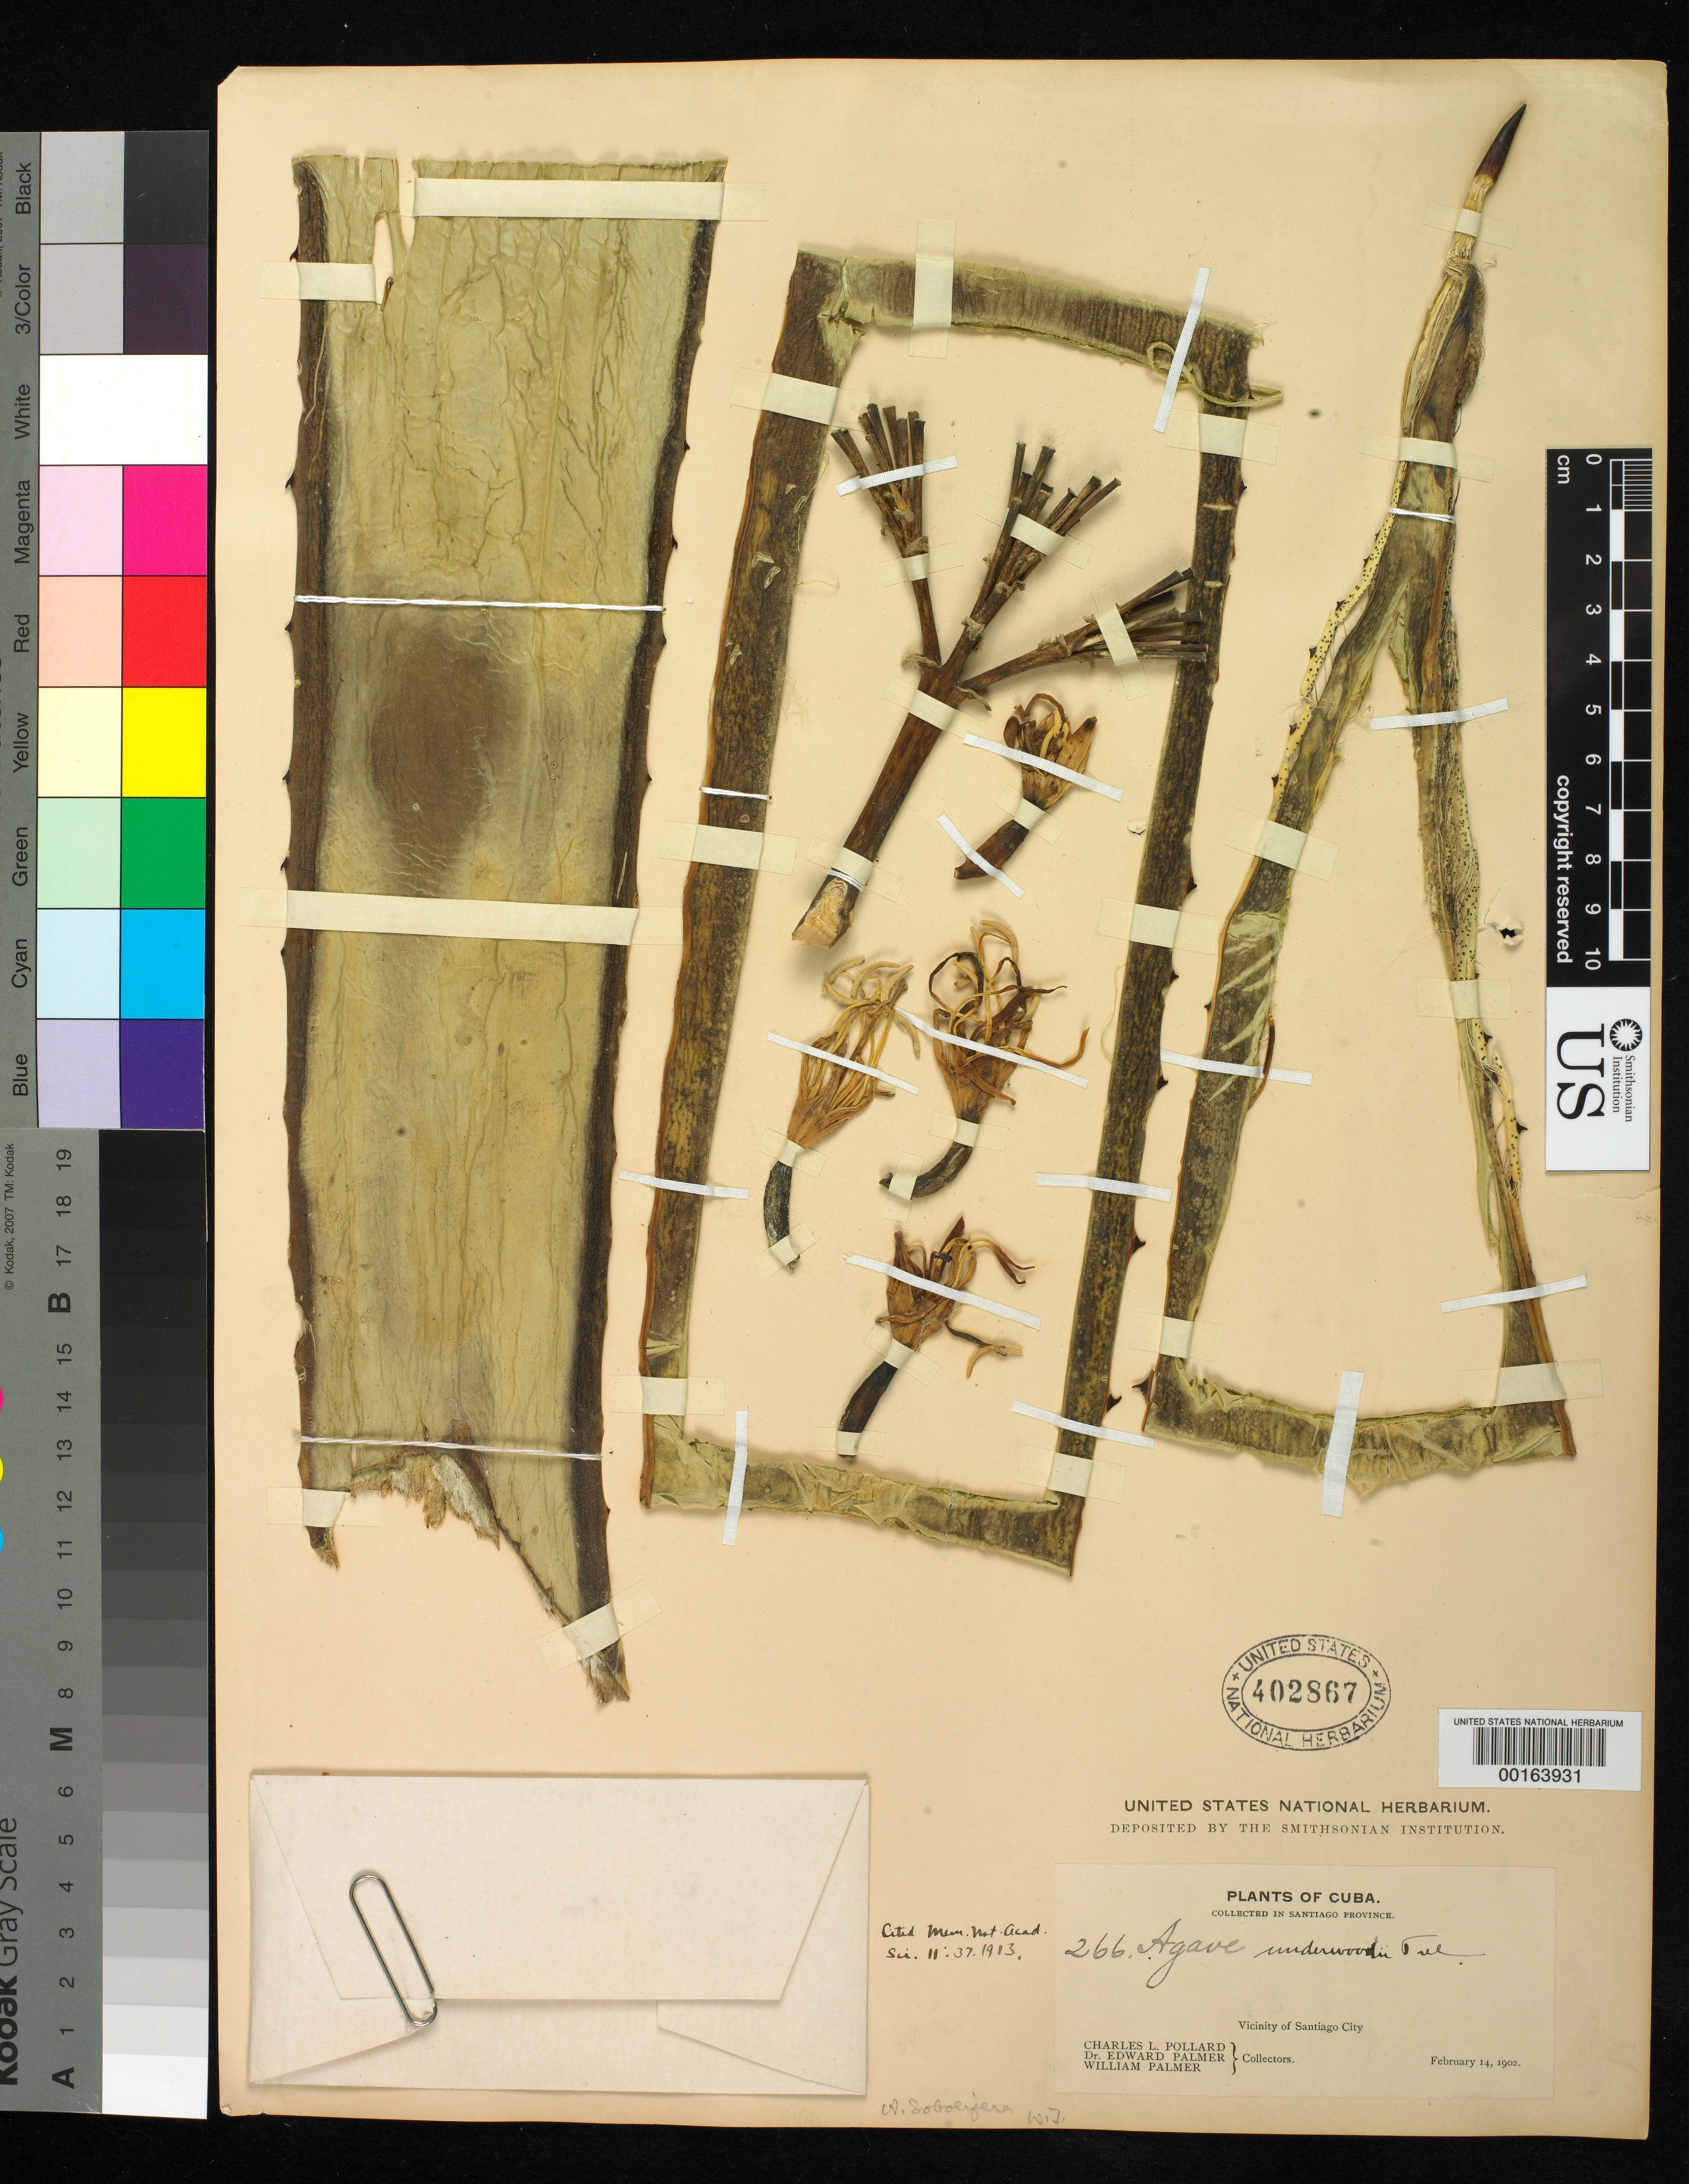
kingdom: Plantae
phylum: Tracheophyta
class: Liliopsida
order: Asparagales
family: Asparagaceae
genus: Agave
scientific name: Agave underwoodii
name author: Trel.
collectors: C. L. Pollard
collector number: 266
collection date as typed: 14 Feb 1902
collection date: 1902-02-14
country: Cuba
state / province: Santiago de Cuba (?)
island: Greater Antilles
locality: Vicinity santiago city. [province: recorded as santiago.]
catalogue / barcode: US 402867